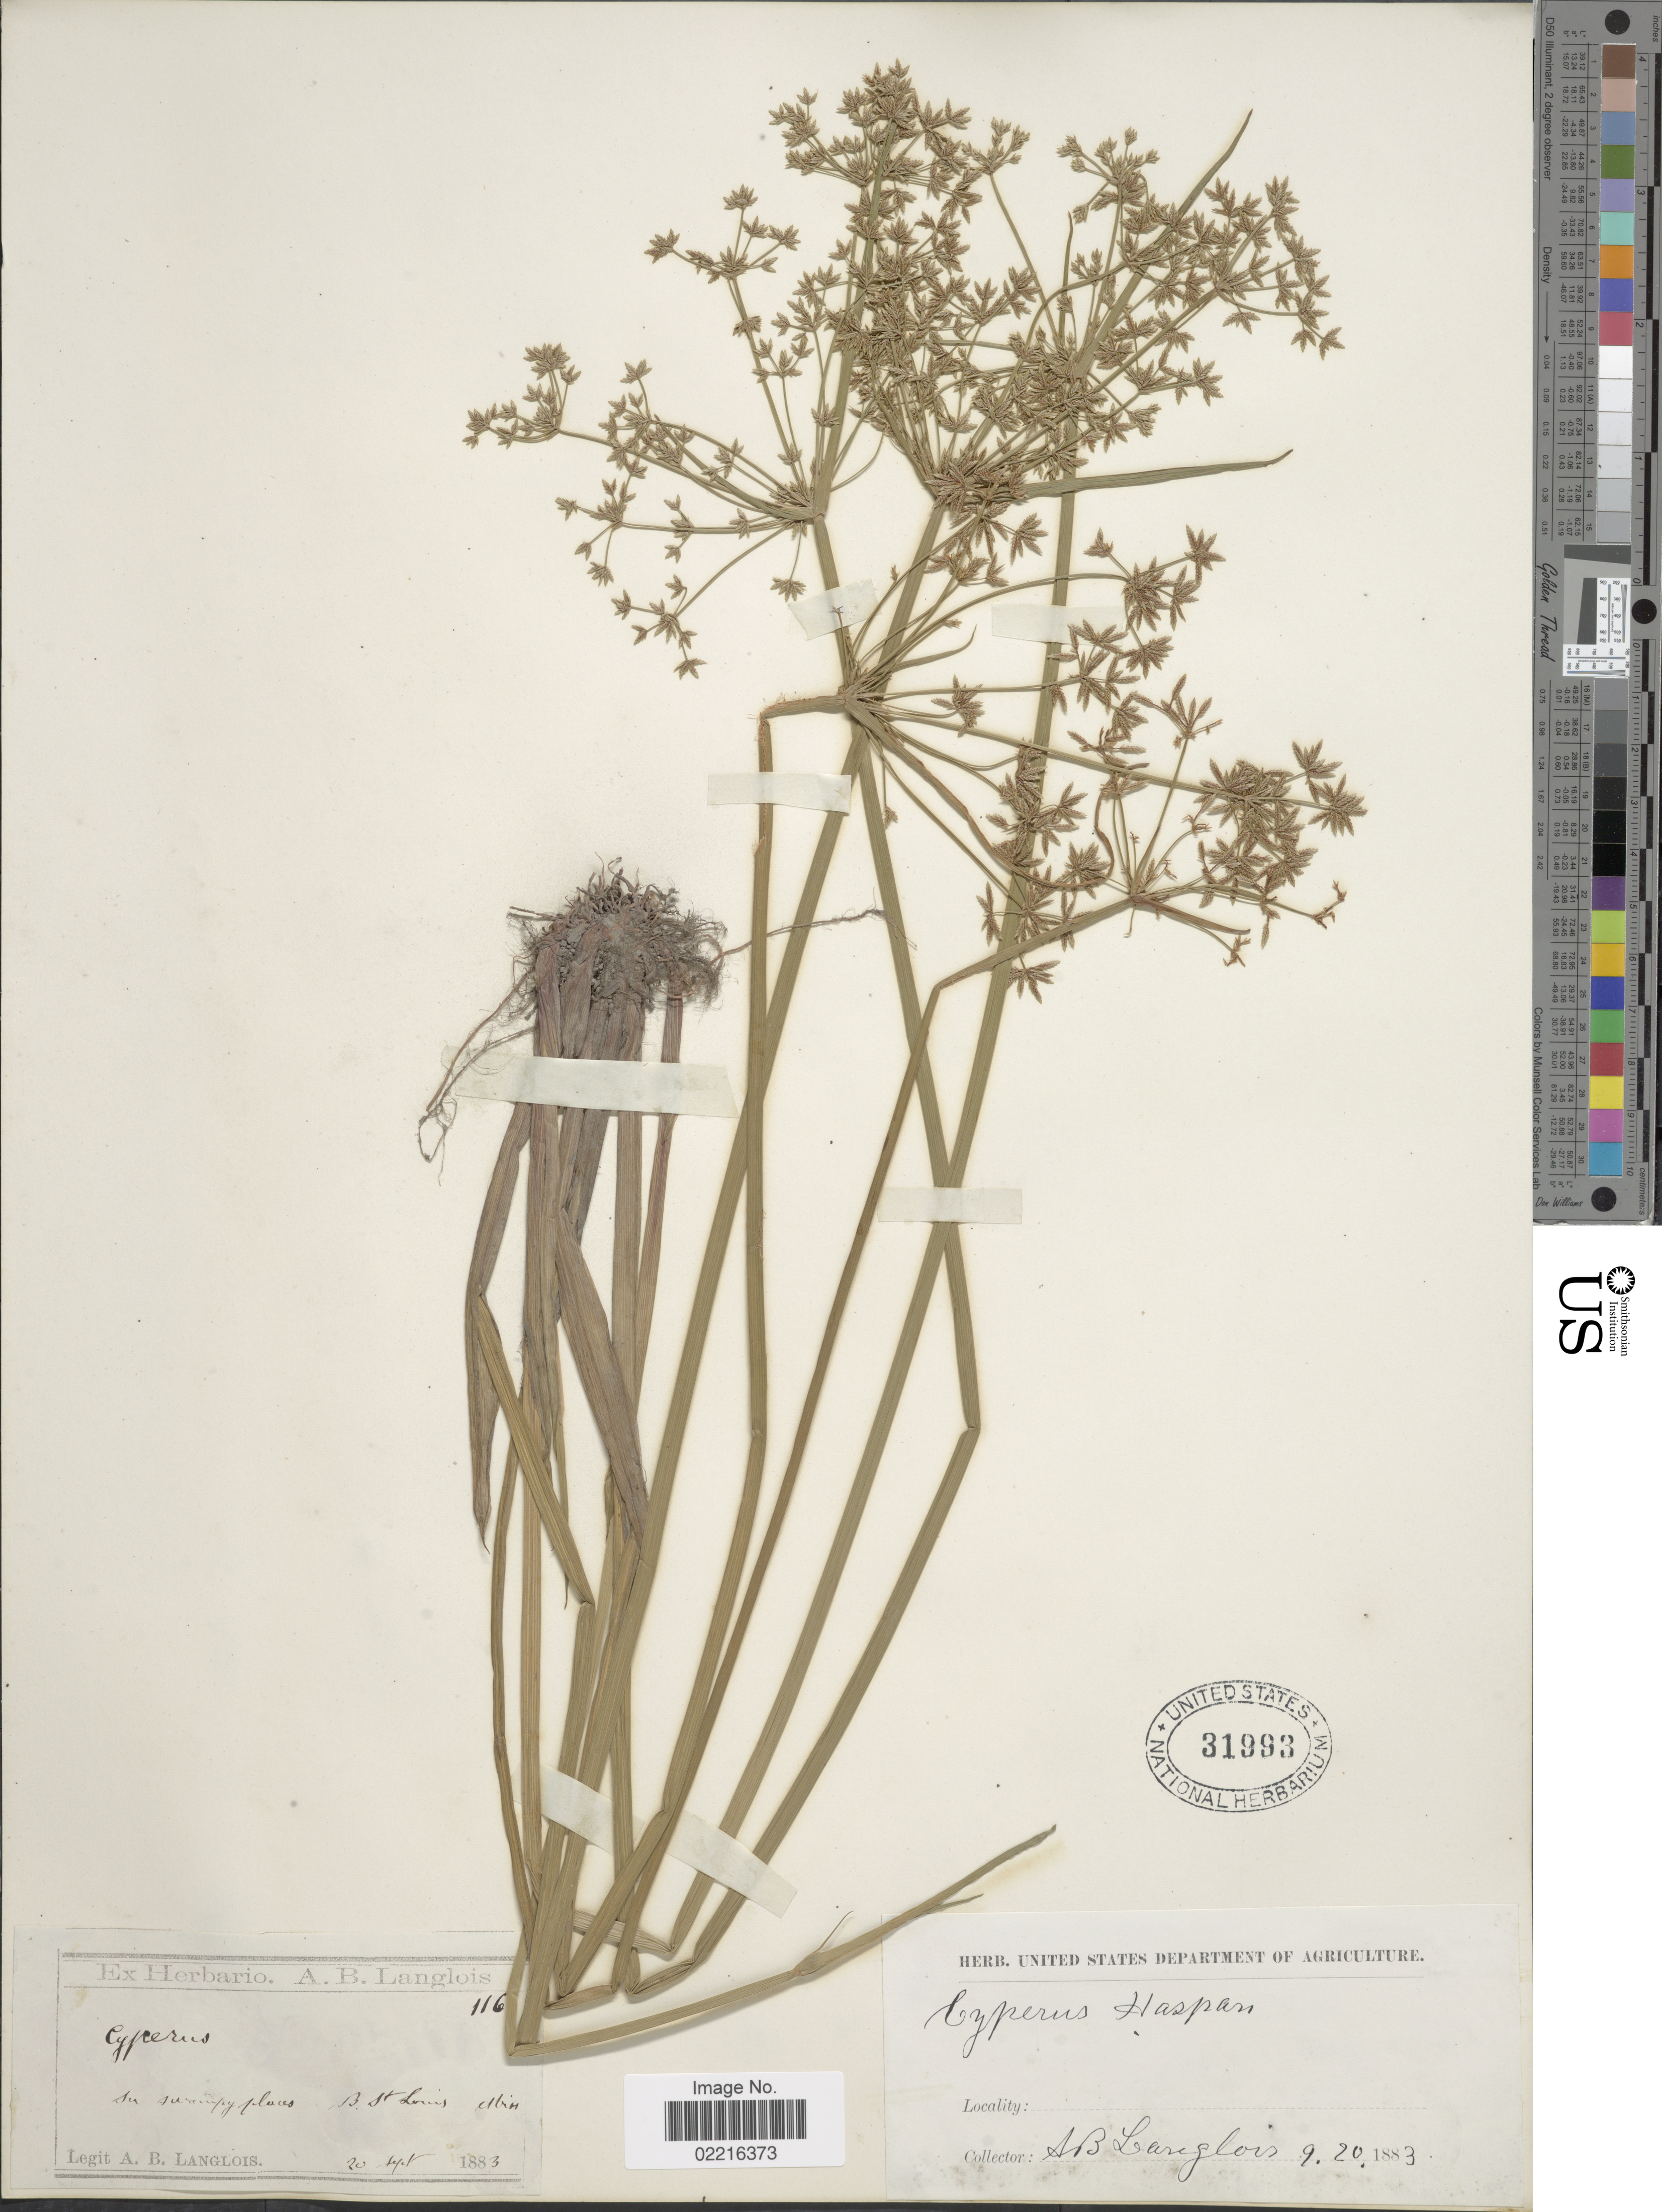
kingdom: Plantae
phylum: Tracheophyta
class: Liliopsida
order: Poales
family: Cyperaceae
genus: Cyperus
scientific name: Cyperus haspan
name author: L.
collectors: A. Langlois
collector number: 116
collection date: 1883-09-20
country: United States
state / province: Mississippi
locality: St. Louis, Miss.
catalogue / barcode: US 31993